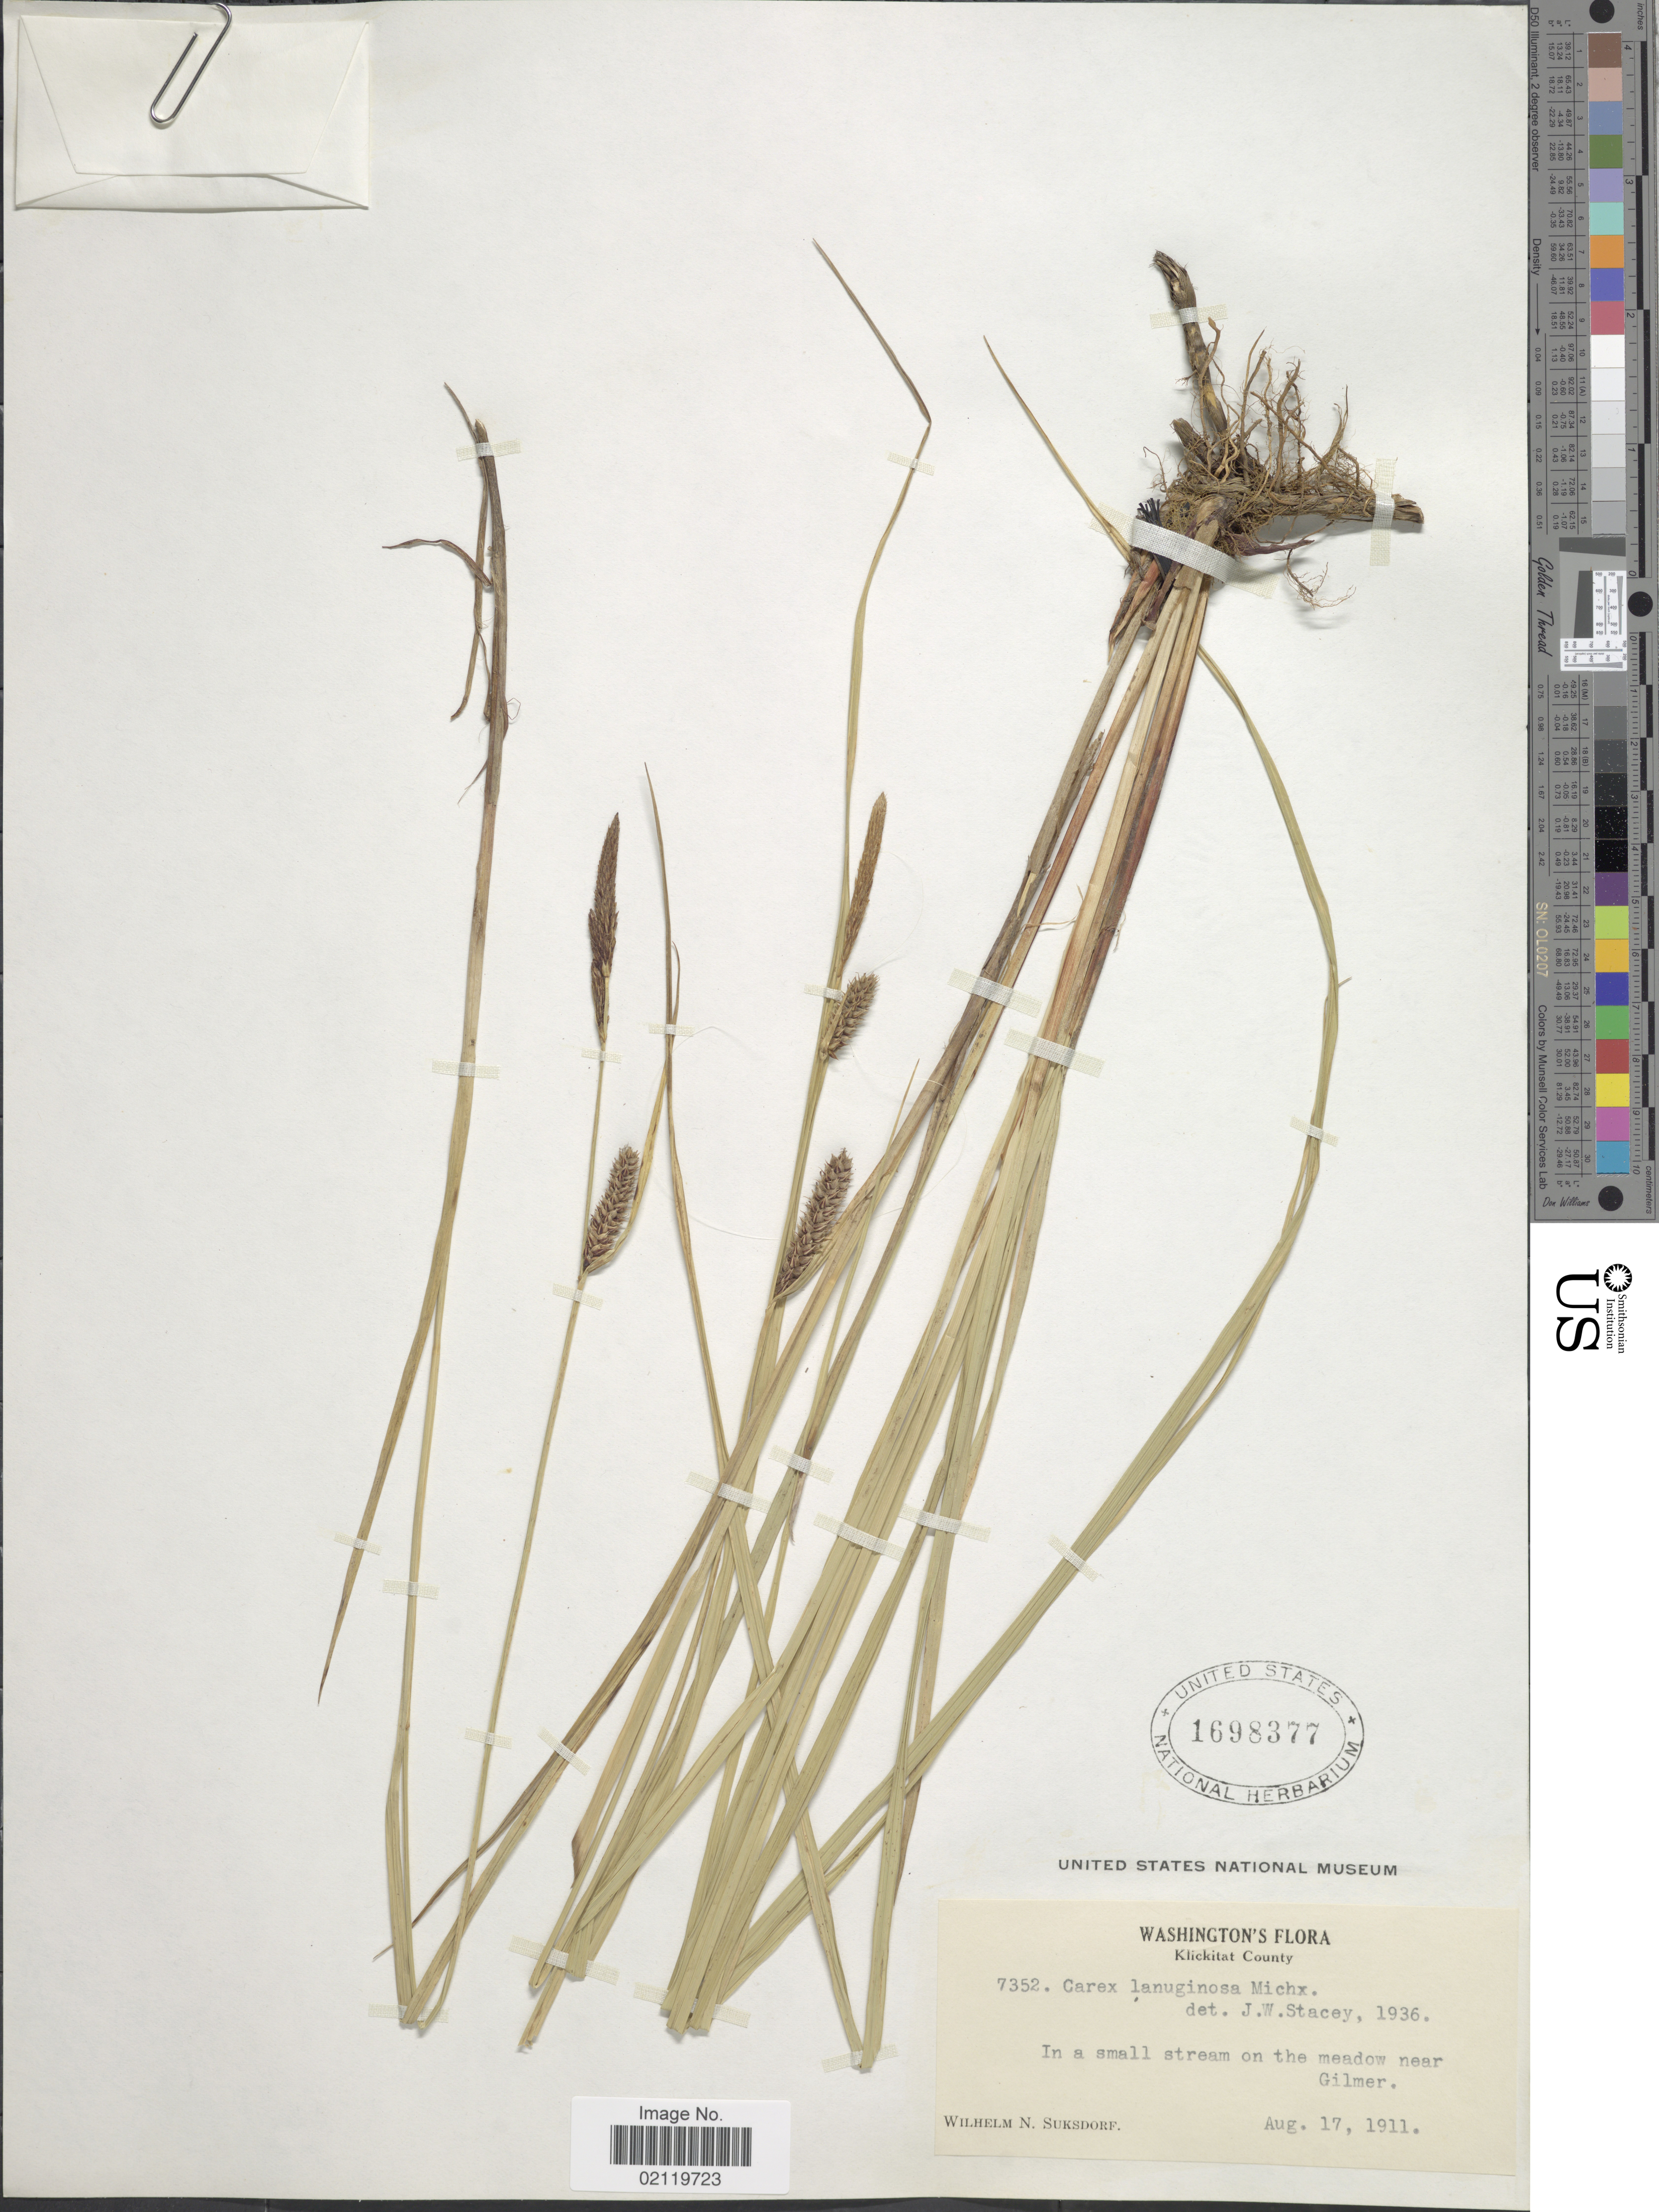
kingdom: Plantae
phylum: Tracheophyta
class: Liliopsida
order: Poales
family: Cyperaceae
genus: Carex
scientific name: Carex pellita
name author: Muhl. ex Willd.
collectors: W. N. Suksdorf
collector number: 7352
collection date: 1911-08-17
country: United States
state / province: Washington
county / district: Klickitat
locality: Klickitat County. In a small stream of the meadow near Gilmer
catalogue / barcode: US 1698377